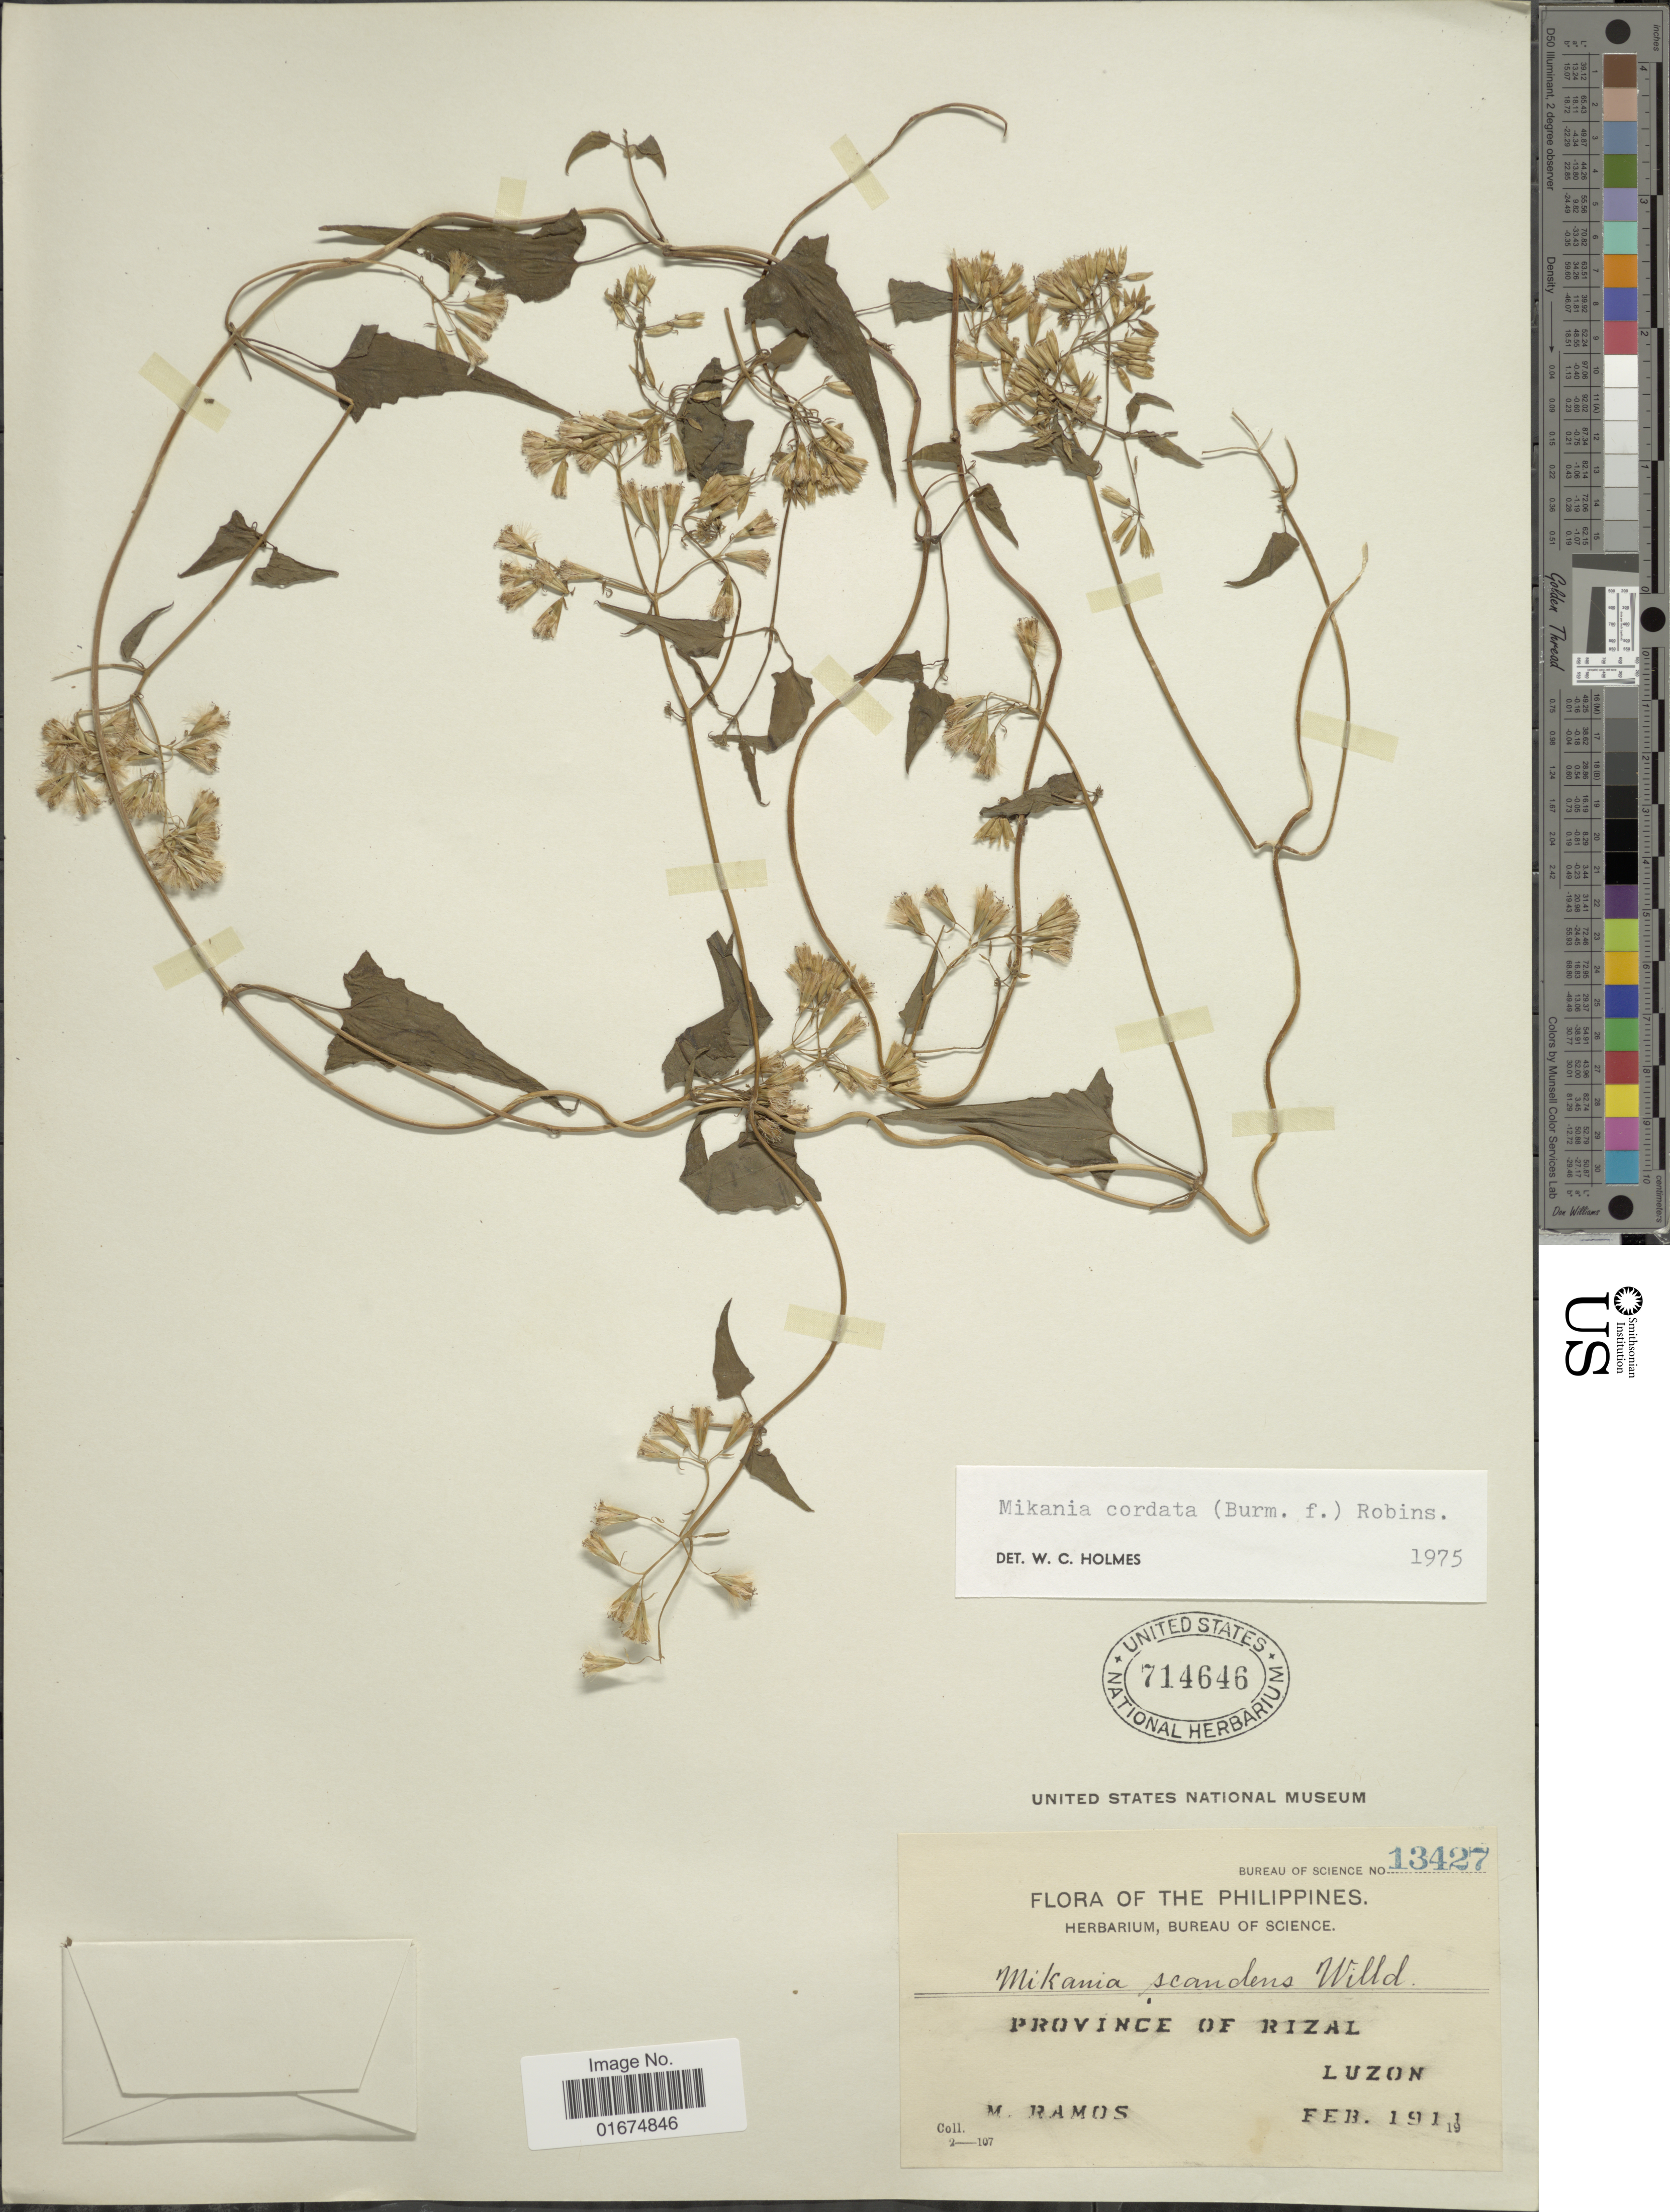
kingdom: Plantae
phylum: Tracheophyta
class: Magnoliopsida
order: Asterales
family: Asteraceae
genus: Mikania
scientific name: Mikania cordata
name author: (Burm. f.) B.L. Rob.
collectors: M. Ramos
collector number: Bureau of Science 13427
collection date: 1911-02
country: Philippines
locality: Province of Rizal, Luzon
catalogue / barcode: US 714646